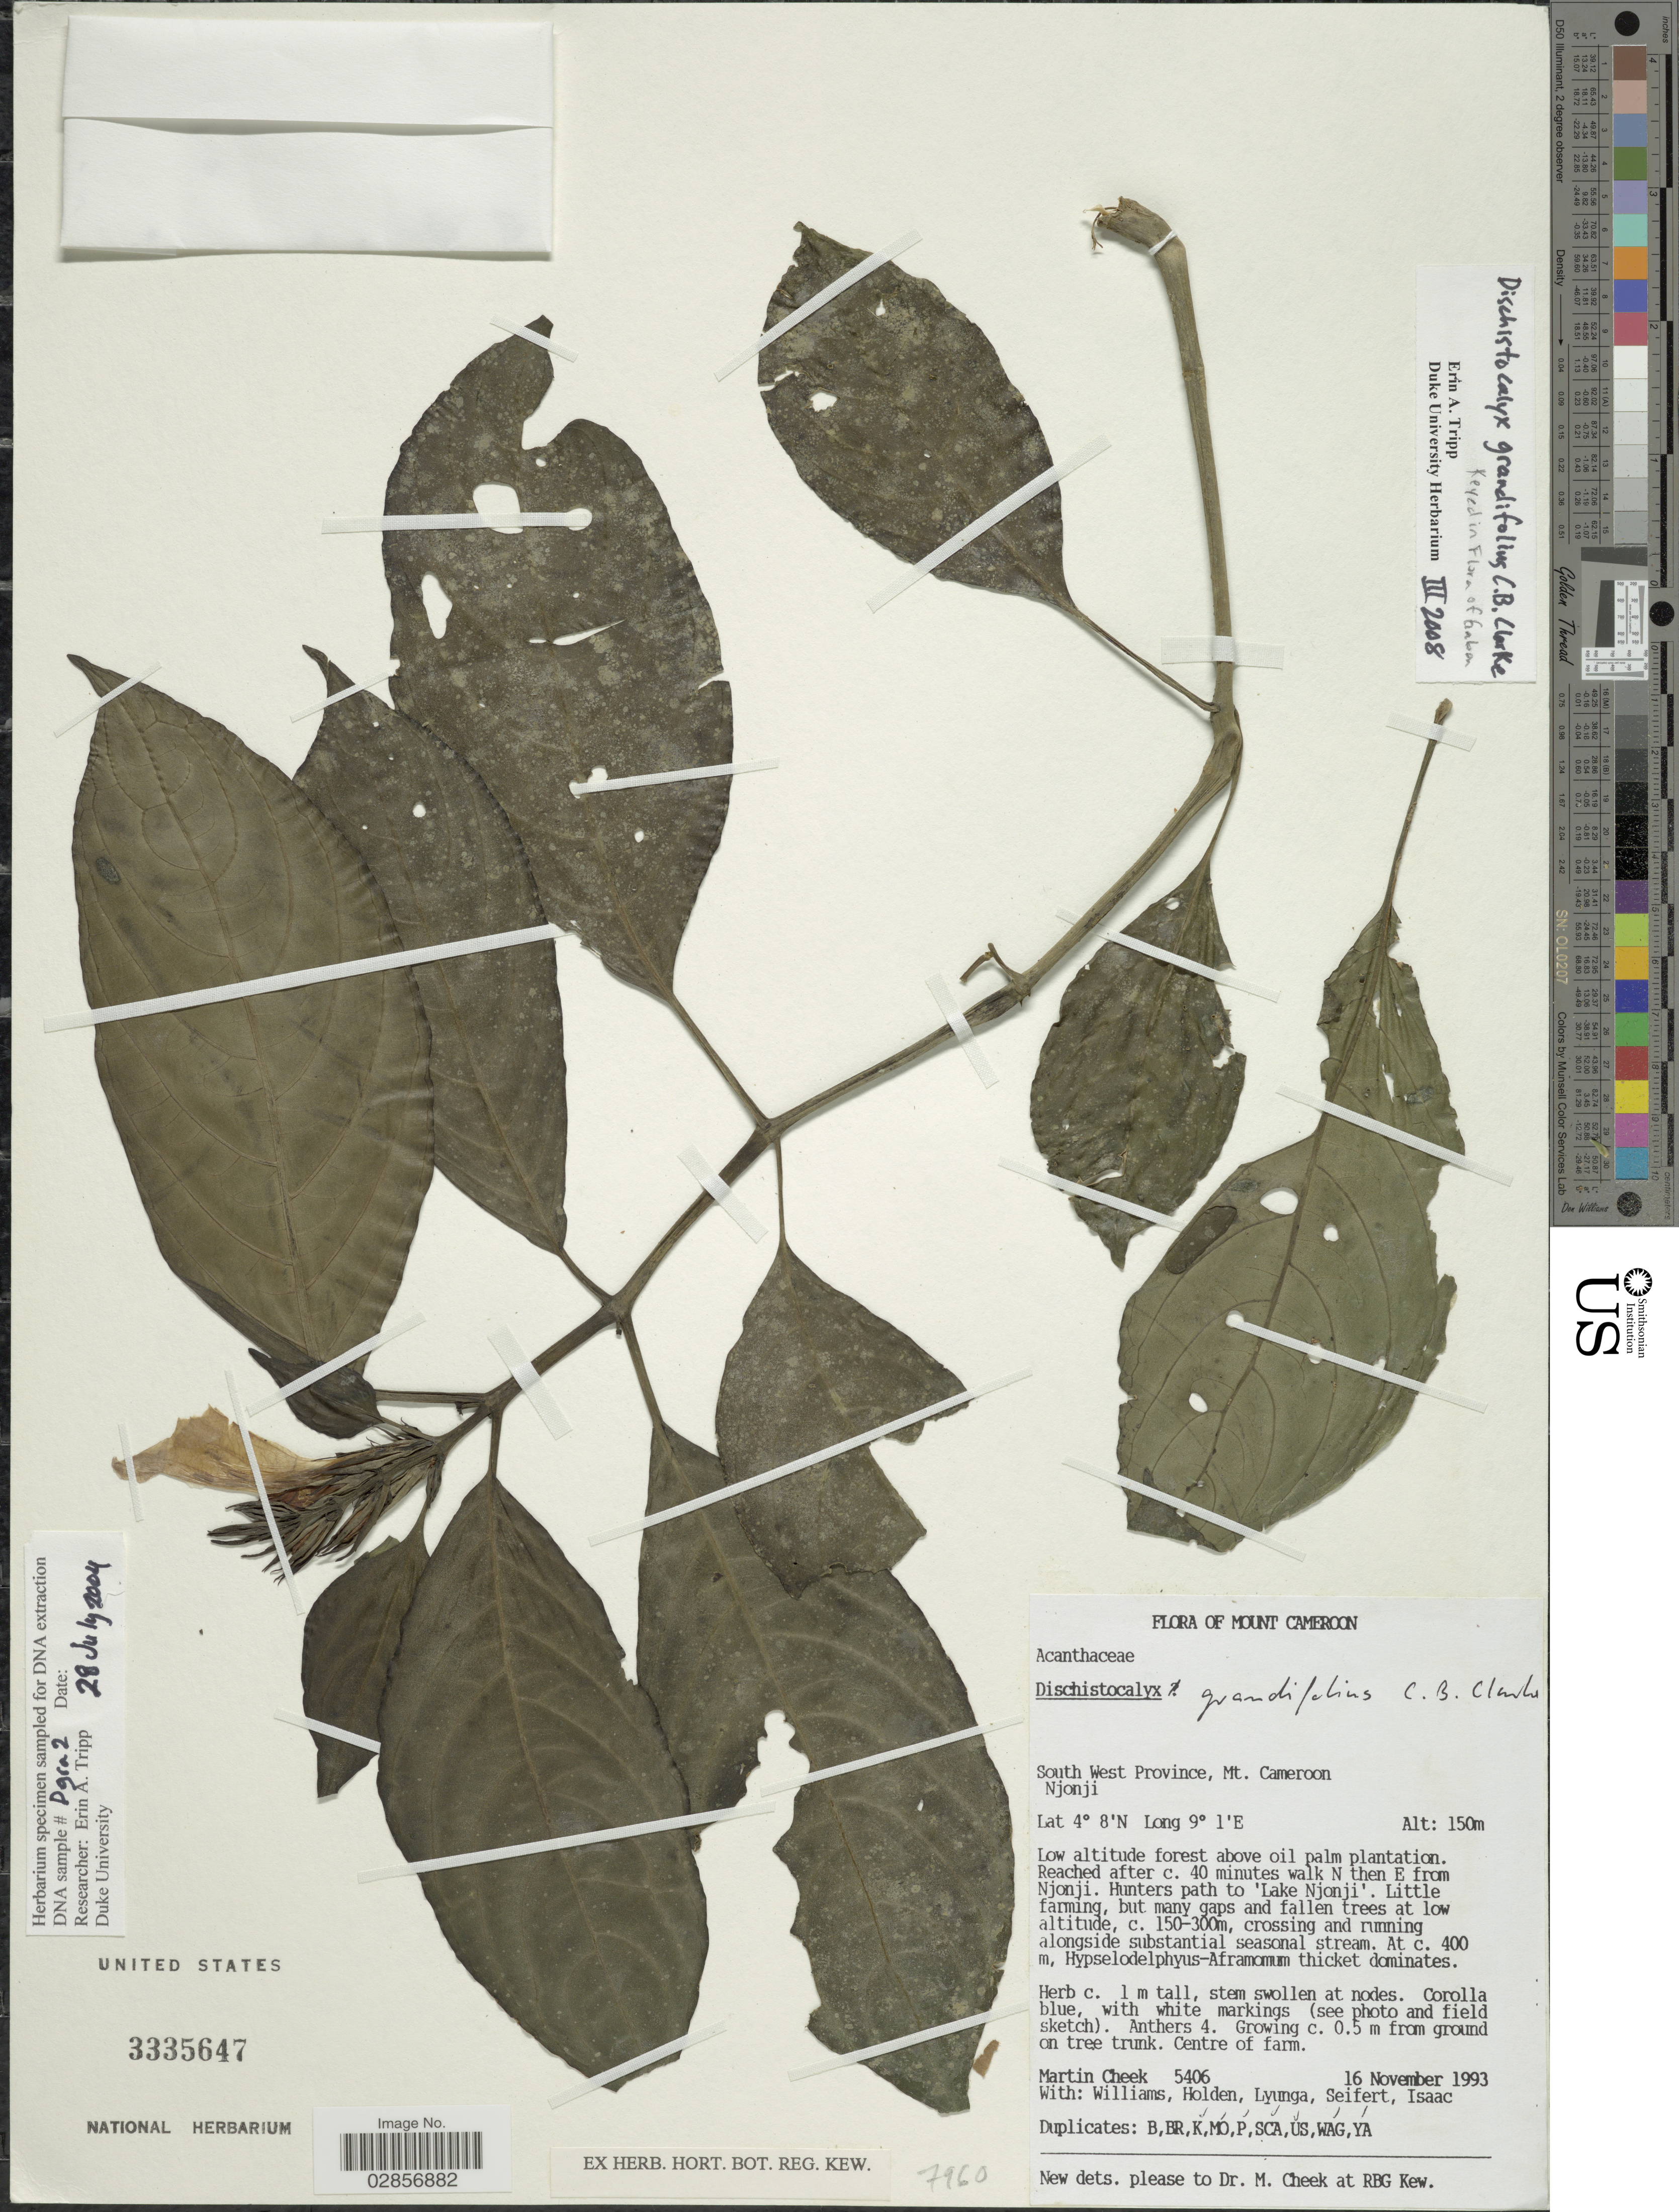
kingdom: Plantae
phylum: Tracheophyta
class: Magnoliopsida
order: Lamiales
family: Acanthaceae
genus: Dischistocalyx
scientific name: Dischistocalyx grandifolius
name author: C.B. Clarke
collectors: M. Cheek, -- Williams, Holden, -. Lyunga & et al.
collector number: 5406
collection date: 1993-11-16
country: Cameroon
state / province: Sud-Ouest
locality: Mount Cameroon. South West Province. Njonji. Reached after c. 40 minutes walk N then E from Njonji. Hunters path to 'Lake Njonji'.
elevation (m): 150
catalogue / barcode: US 3335647